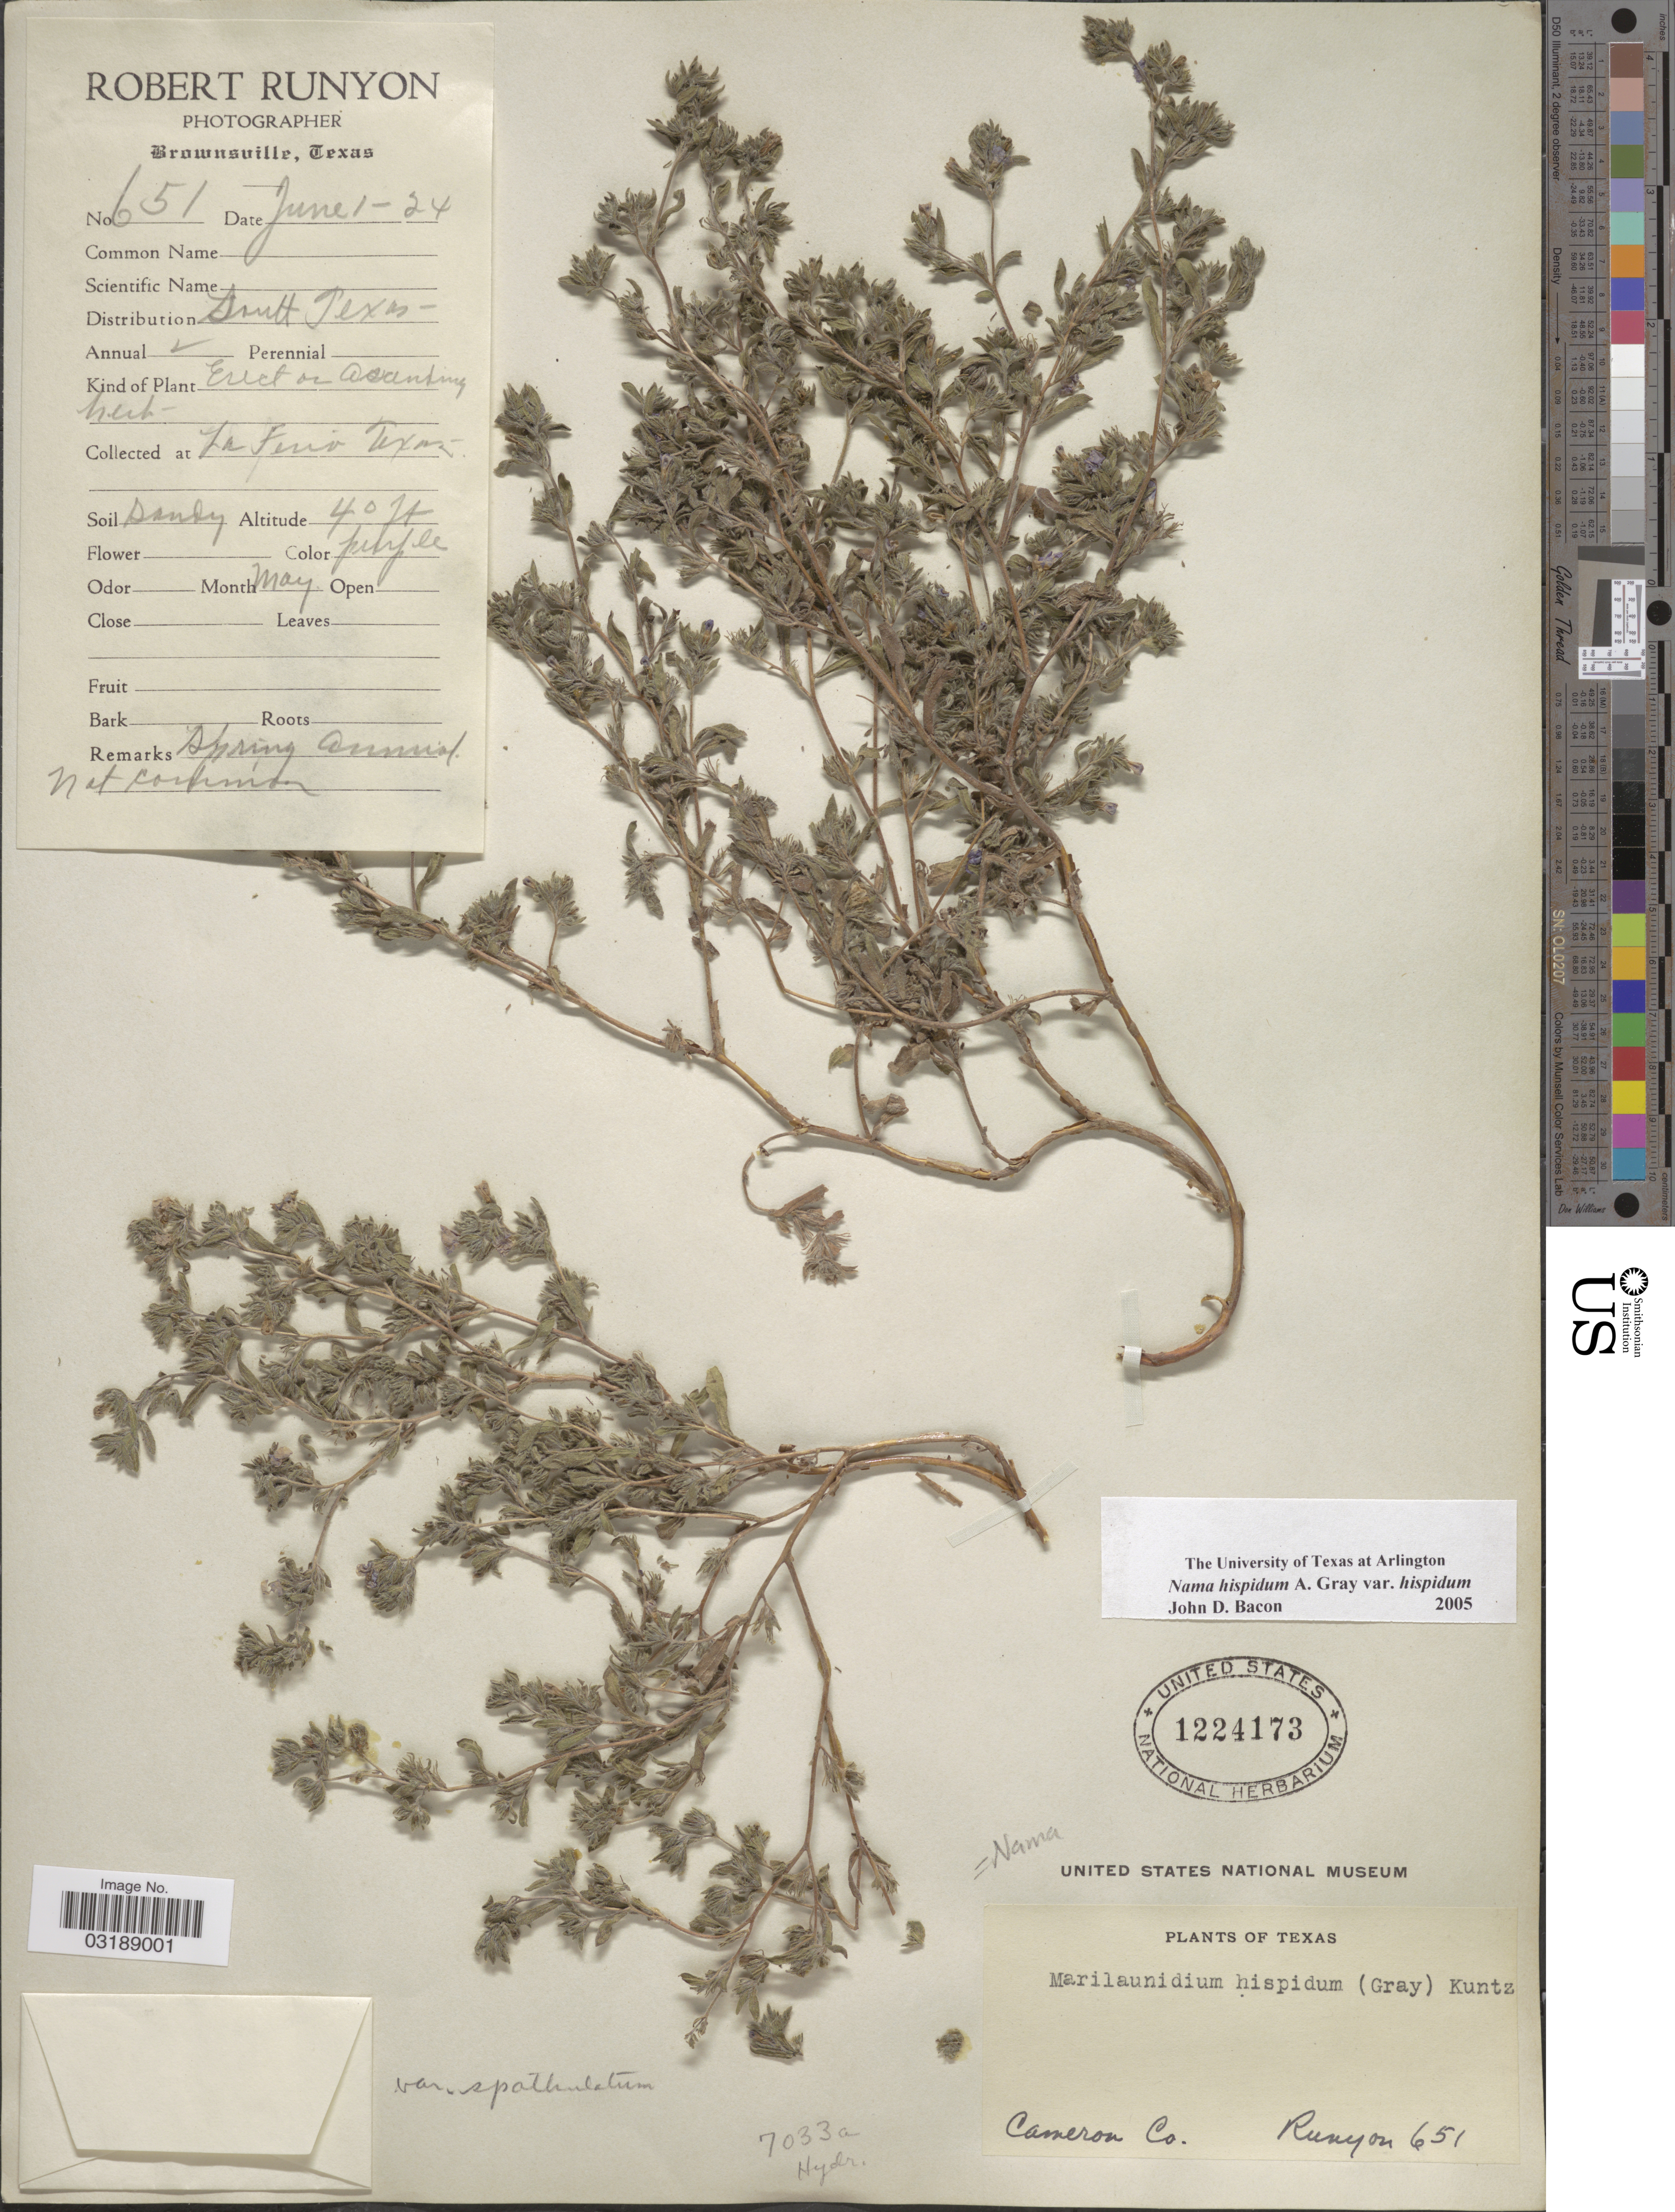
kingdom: Plantae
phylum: Tracheophyta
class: Magnoliopsida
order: Boraginales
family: Namaceae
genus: Nama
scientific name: Nama hispida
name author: A. Gray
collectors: R. Runyon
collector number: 651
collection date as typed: Transcribed d/m/y: 1/6/24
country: United States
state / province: Texas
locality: Cameron Co., La Feria.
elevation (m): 12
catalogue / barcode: US 1224173